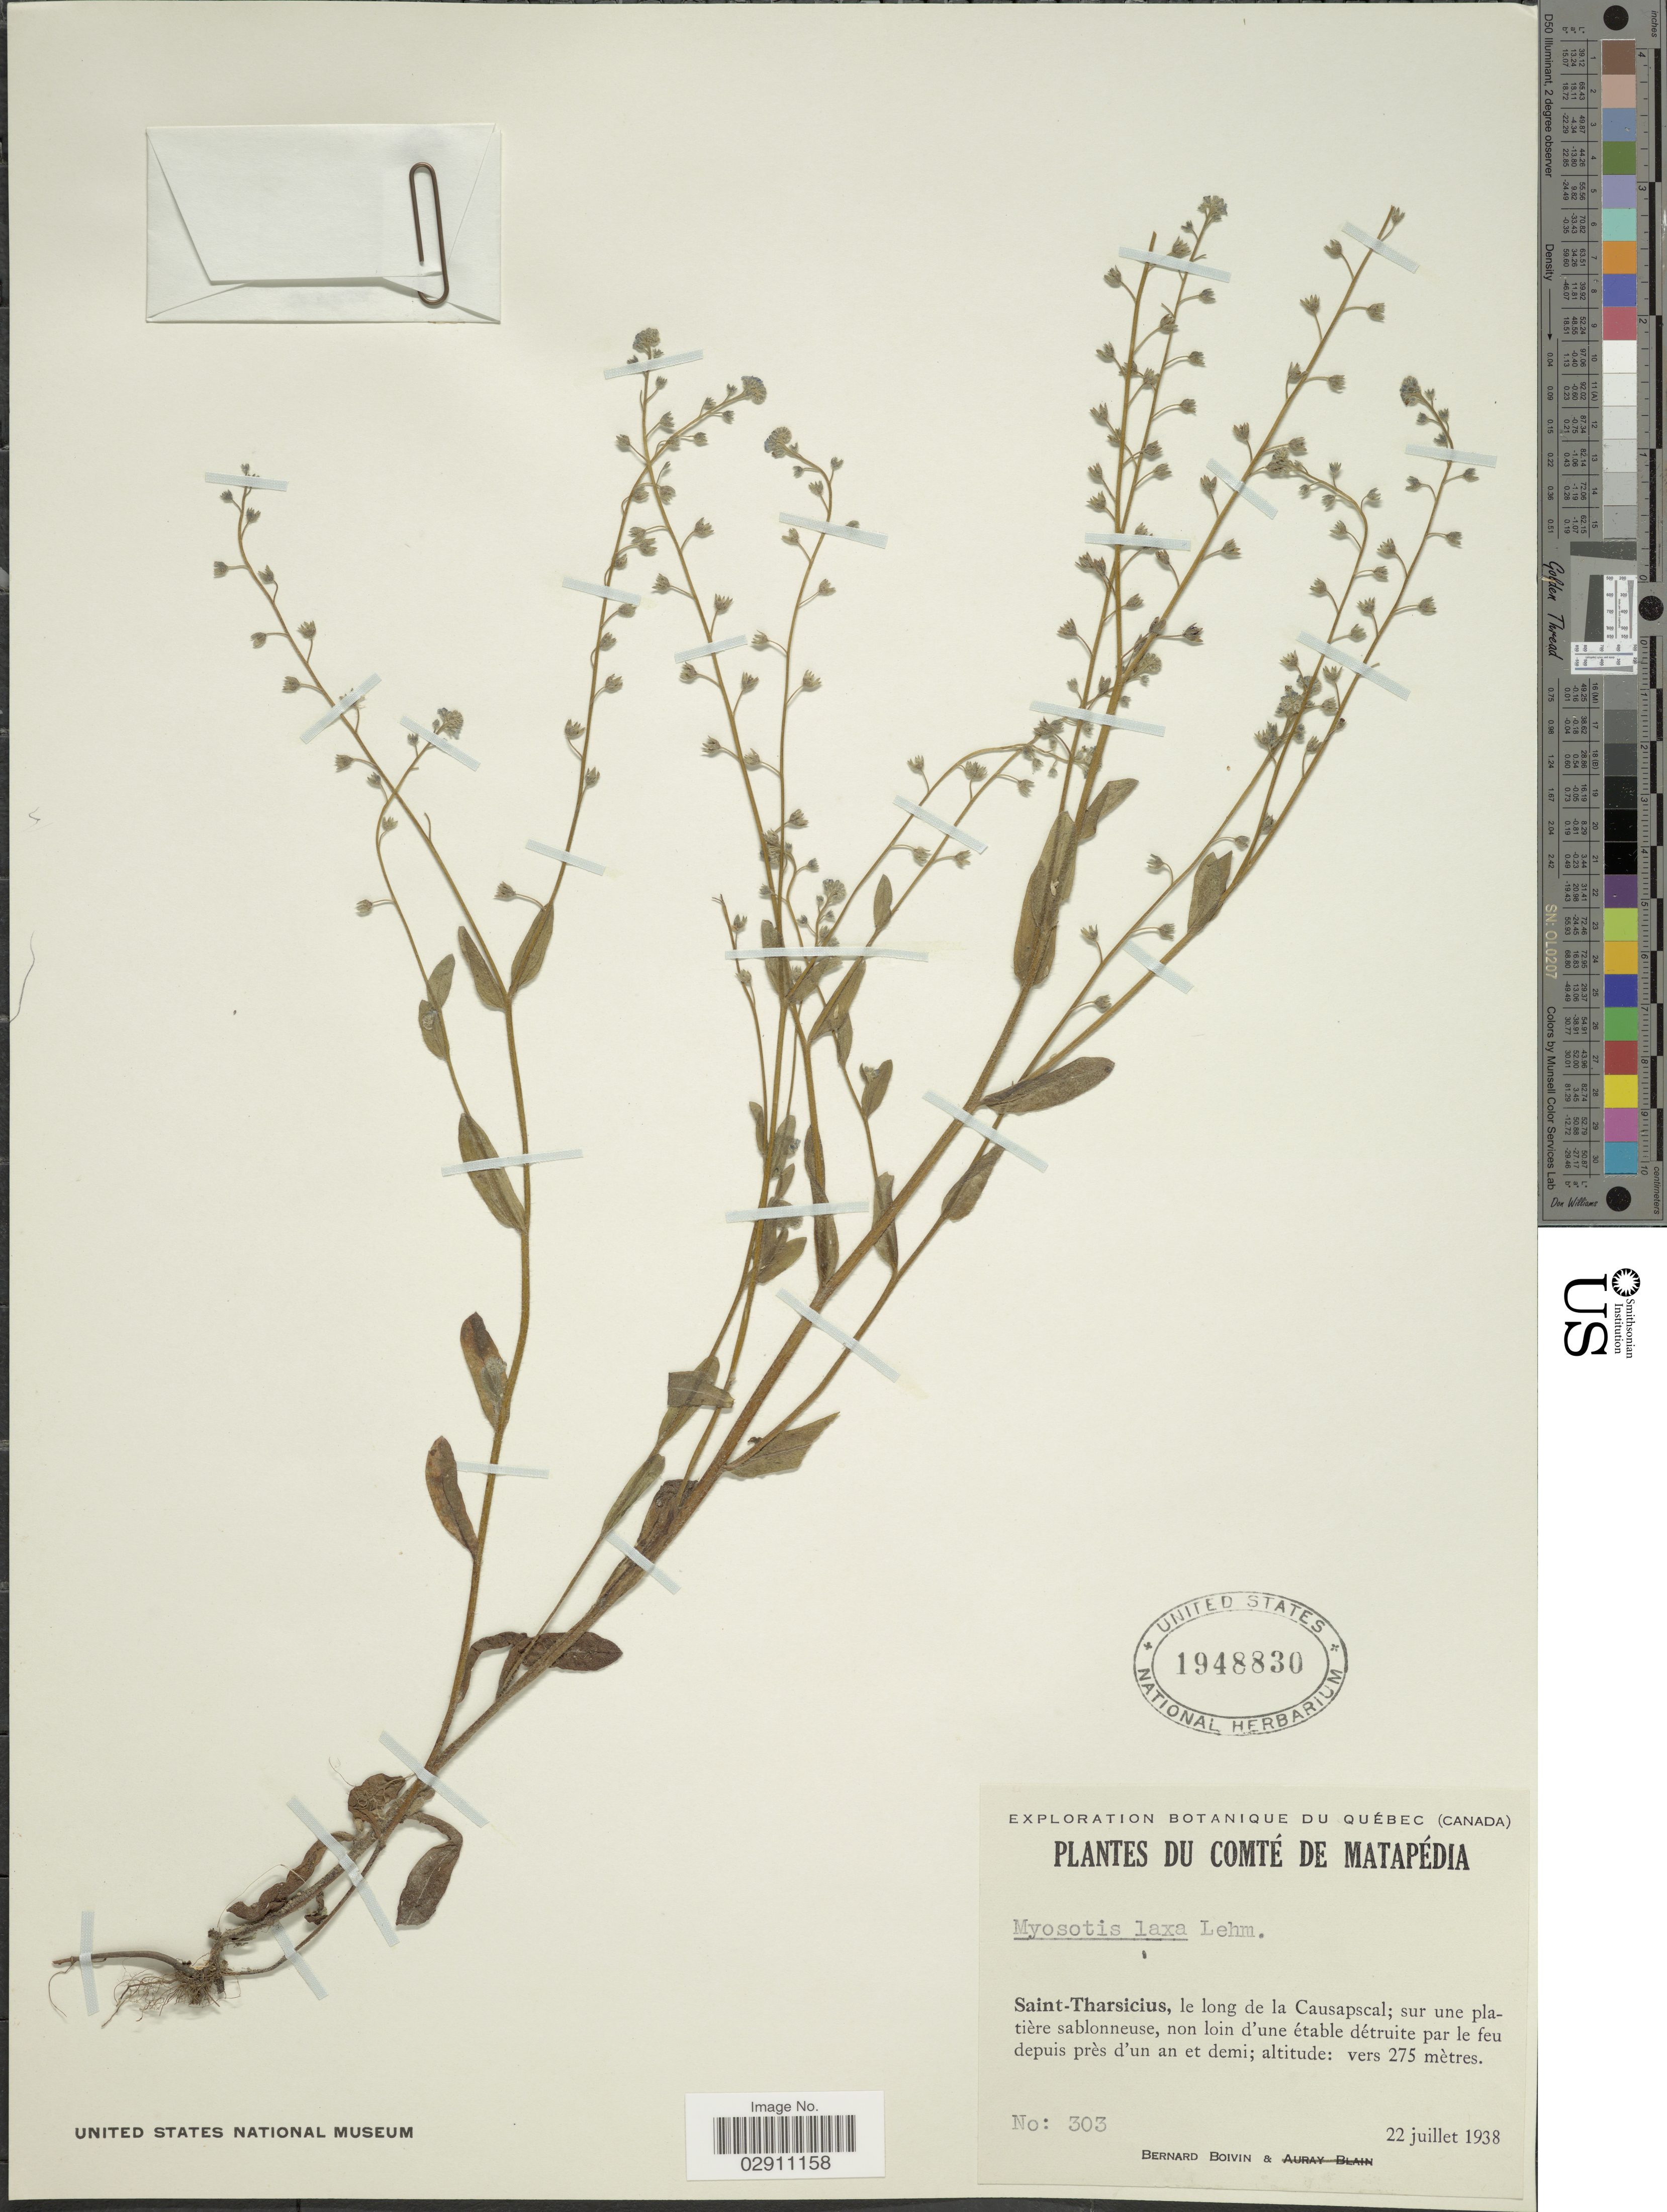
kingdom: Plantae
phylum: Tracheophyta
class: Magnoliopsida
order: Boraginales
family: Boraginaceae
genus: Myosotis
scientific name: Myosotis arvensis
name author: (L.) Hill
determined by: Goldman, Doug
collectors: J. R. B. Boivin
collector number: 303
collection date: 1938-07-22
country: Canada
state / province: Quebec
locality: Comté de Matapédia , Saint-Tharsicius, le long de la Causapscal, sur une plantière sablonneuse.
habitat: sur une platiere sablonneuse, non loin d'une etable detruite par le feu depuis pres d'un an et demi.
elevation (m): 275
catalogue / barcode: US 1948830